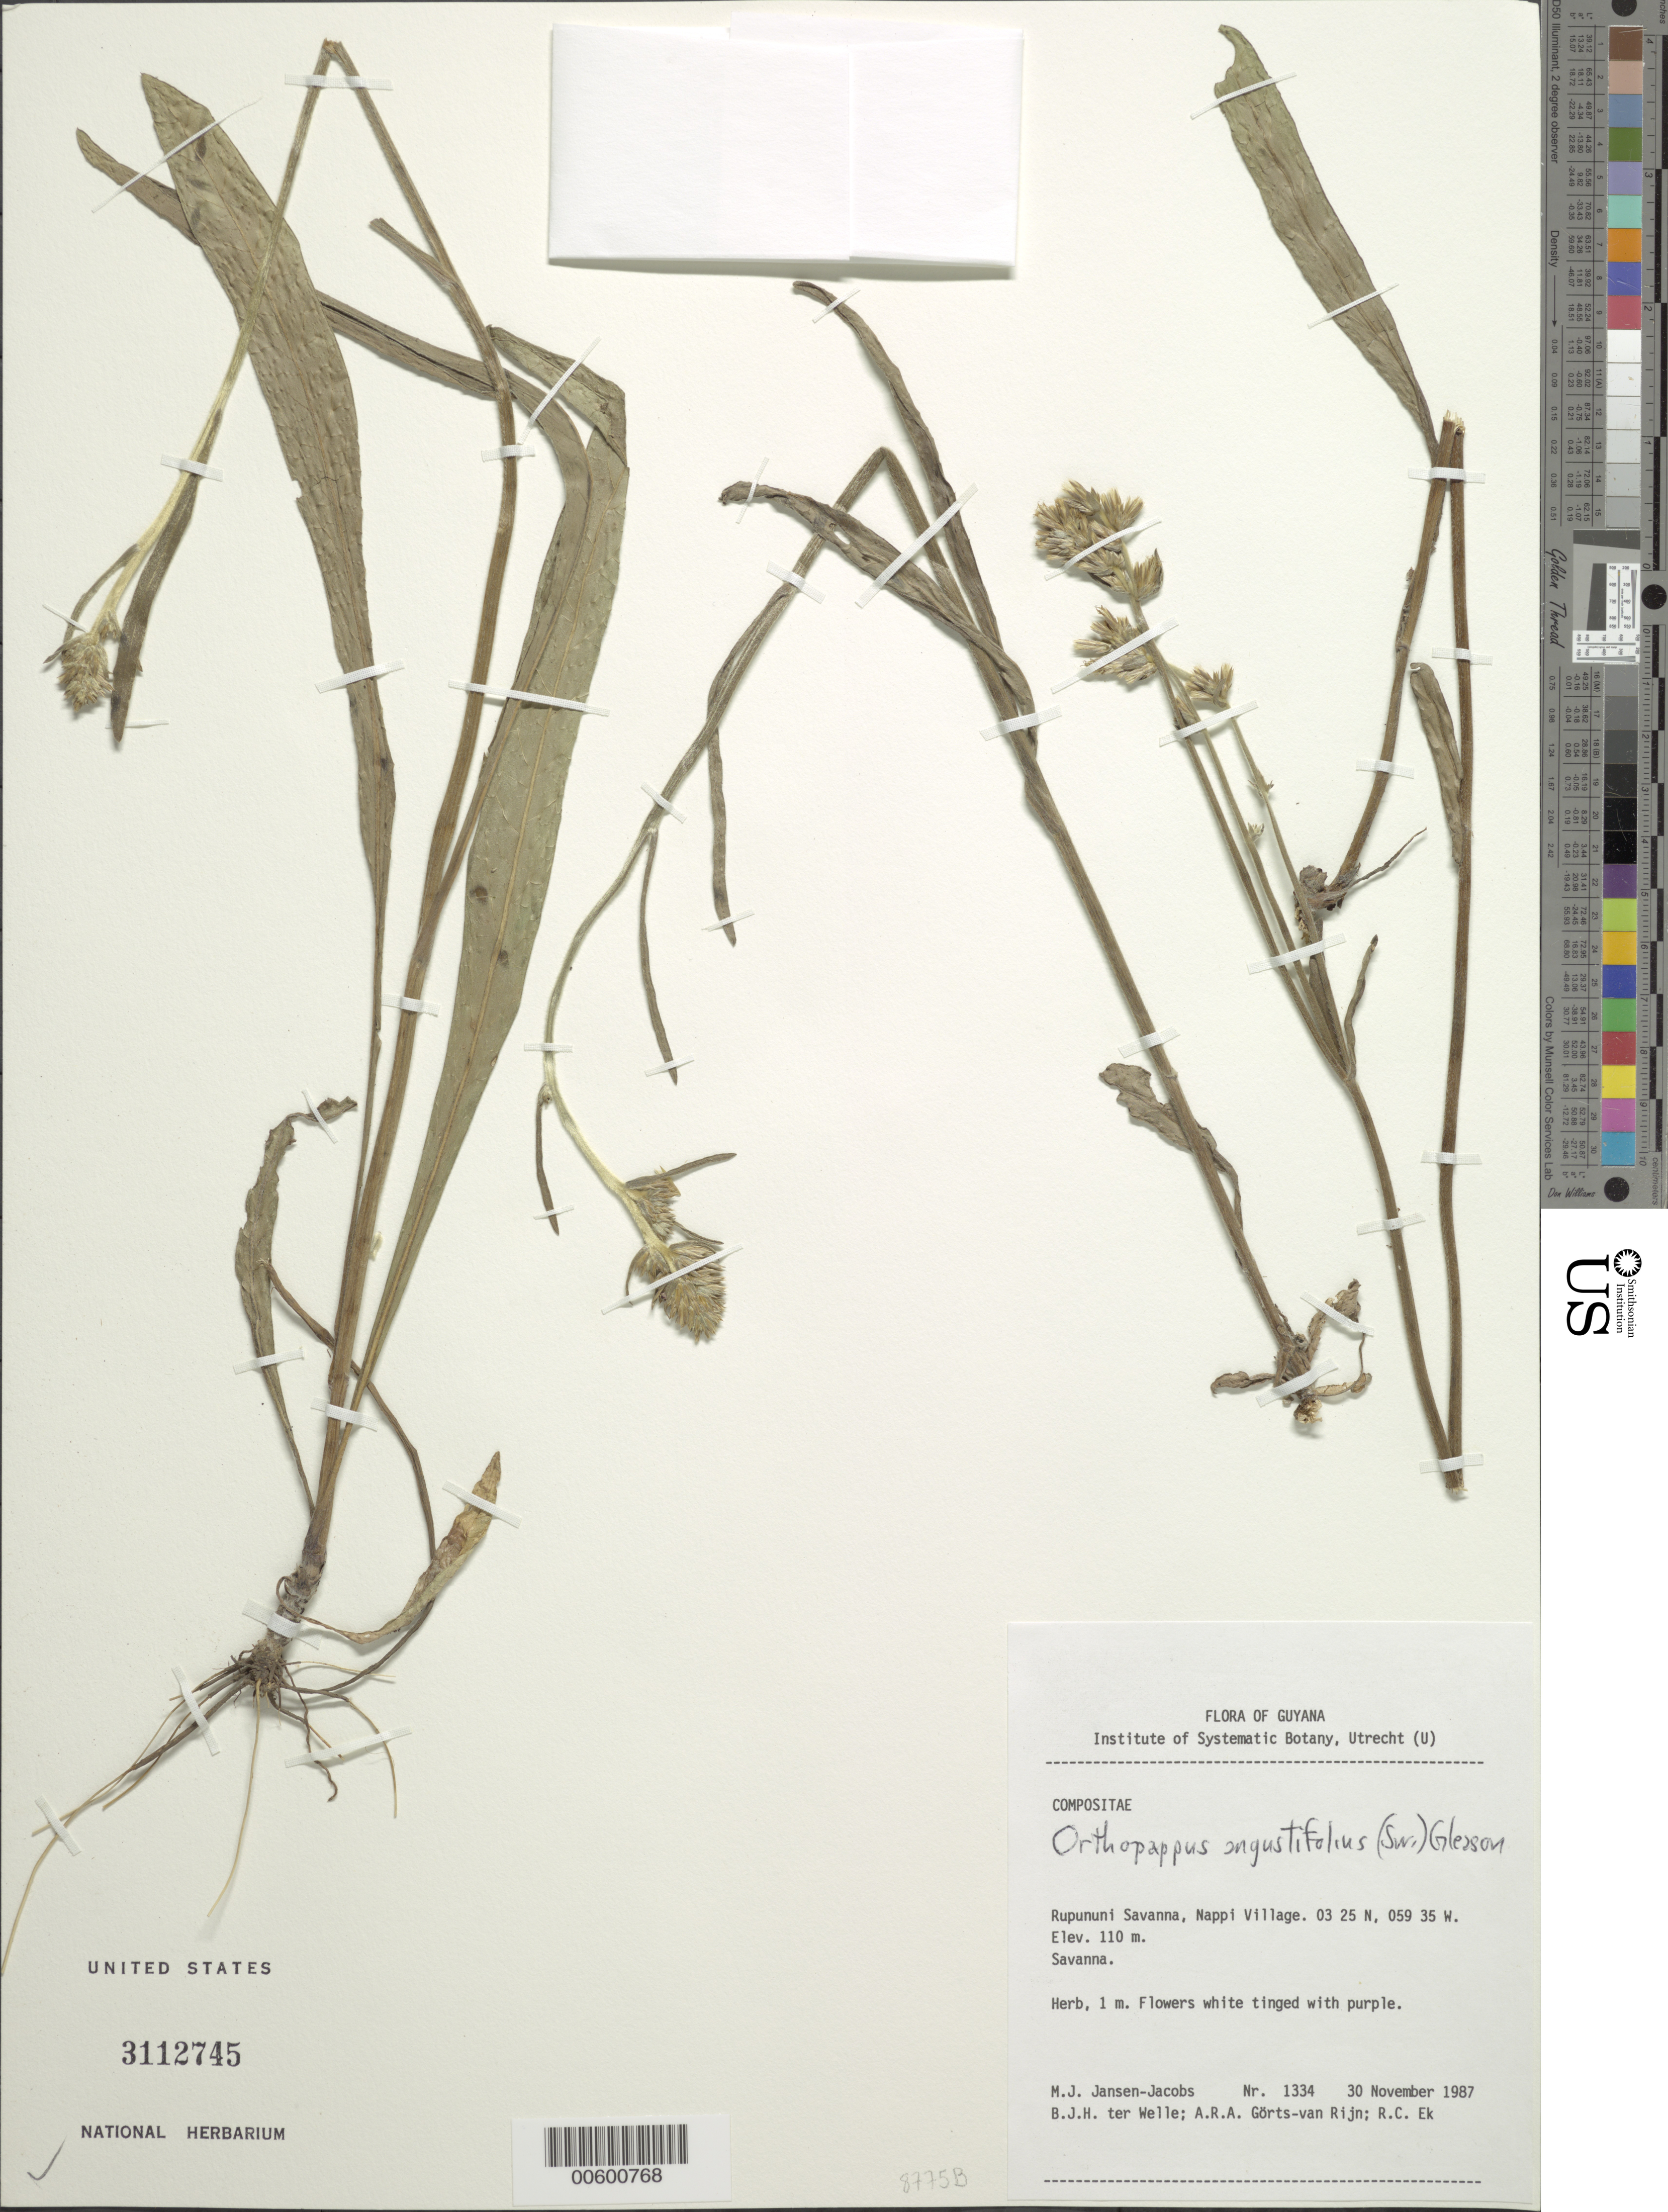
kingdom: Plantae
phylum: Tracheophyta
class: Magnoliopsida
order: Asterales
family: Asteraceae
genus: Orthopappus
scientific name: Orthopappus angustifolius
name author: (Sw.) Gleason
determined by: Sancho, G., (LP)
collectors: M. J. Jansen-Jacobs, B. Welle, A. .R. A. Görts-van Rijn & R. C. Ek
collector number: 1334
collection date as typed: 30-Nov-87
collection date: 1987-11-30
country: Guyana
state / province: U. Takutu-U. Essequibo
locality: Nappi Village, Rupununi Savanna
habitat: Savanna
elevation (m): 110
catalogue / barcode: US 3112745